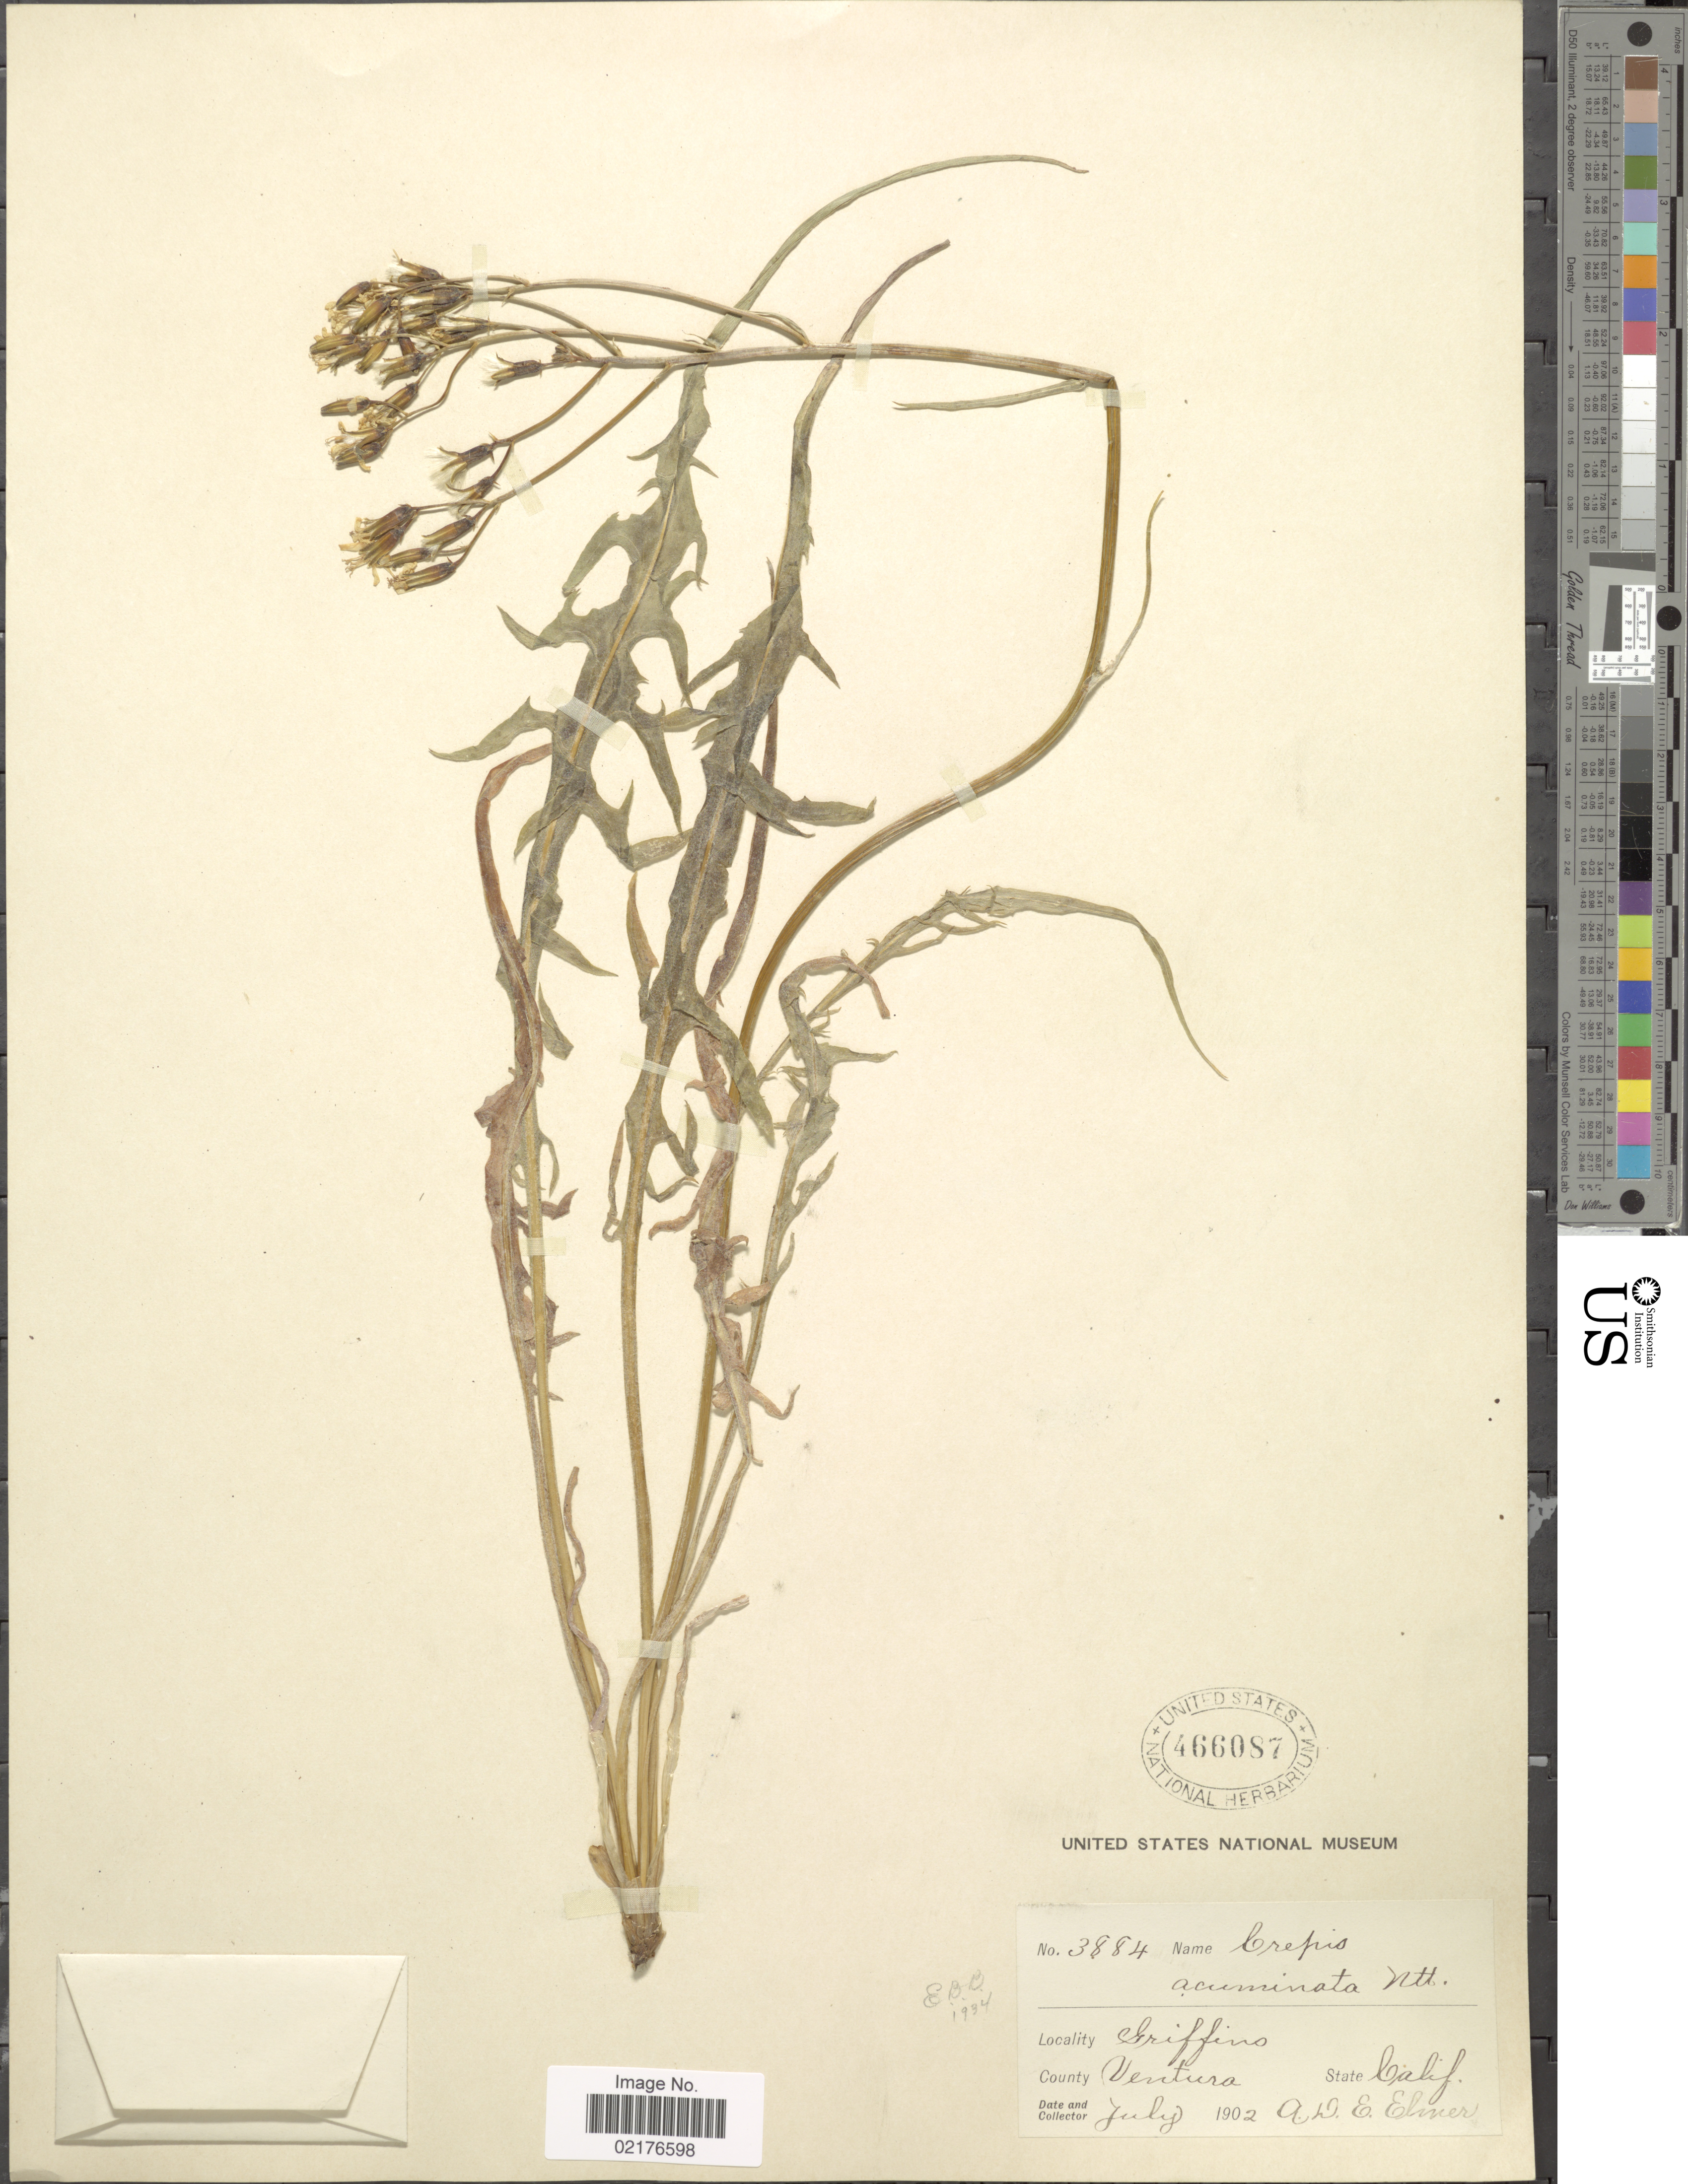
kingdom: Plantae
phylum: Tracheophyta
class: Magnoliopsida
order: Asterales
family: Asteraceae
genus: Crepis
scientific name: Crepis acuminata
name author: Nutt.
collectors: A. D. E. Elmer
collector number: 3884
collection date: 1902-07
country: United States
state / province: California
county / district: Ventura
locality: Griffins, County Ventura, State Calif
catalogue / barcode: US 466087